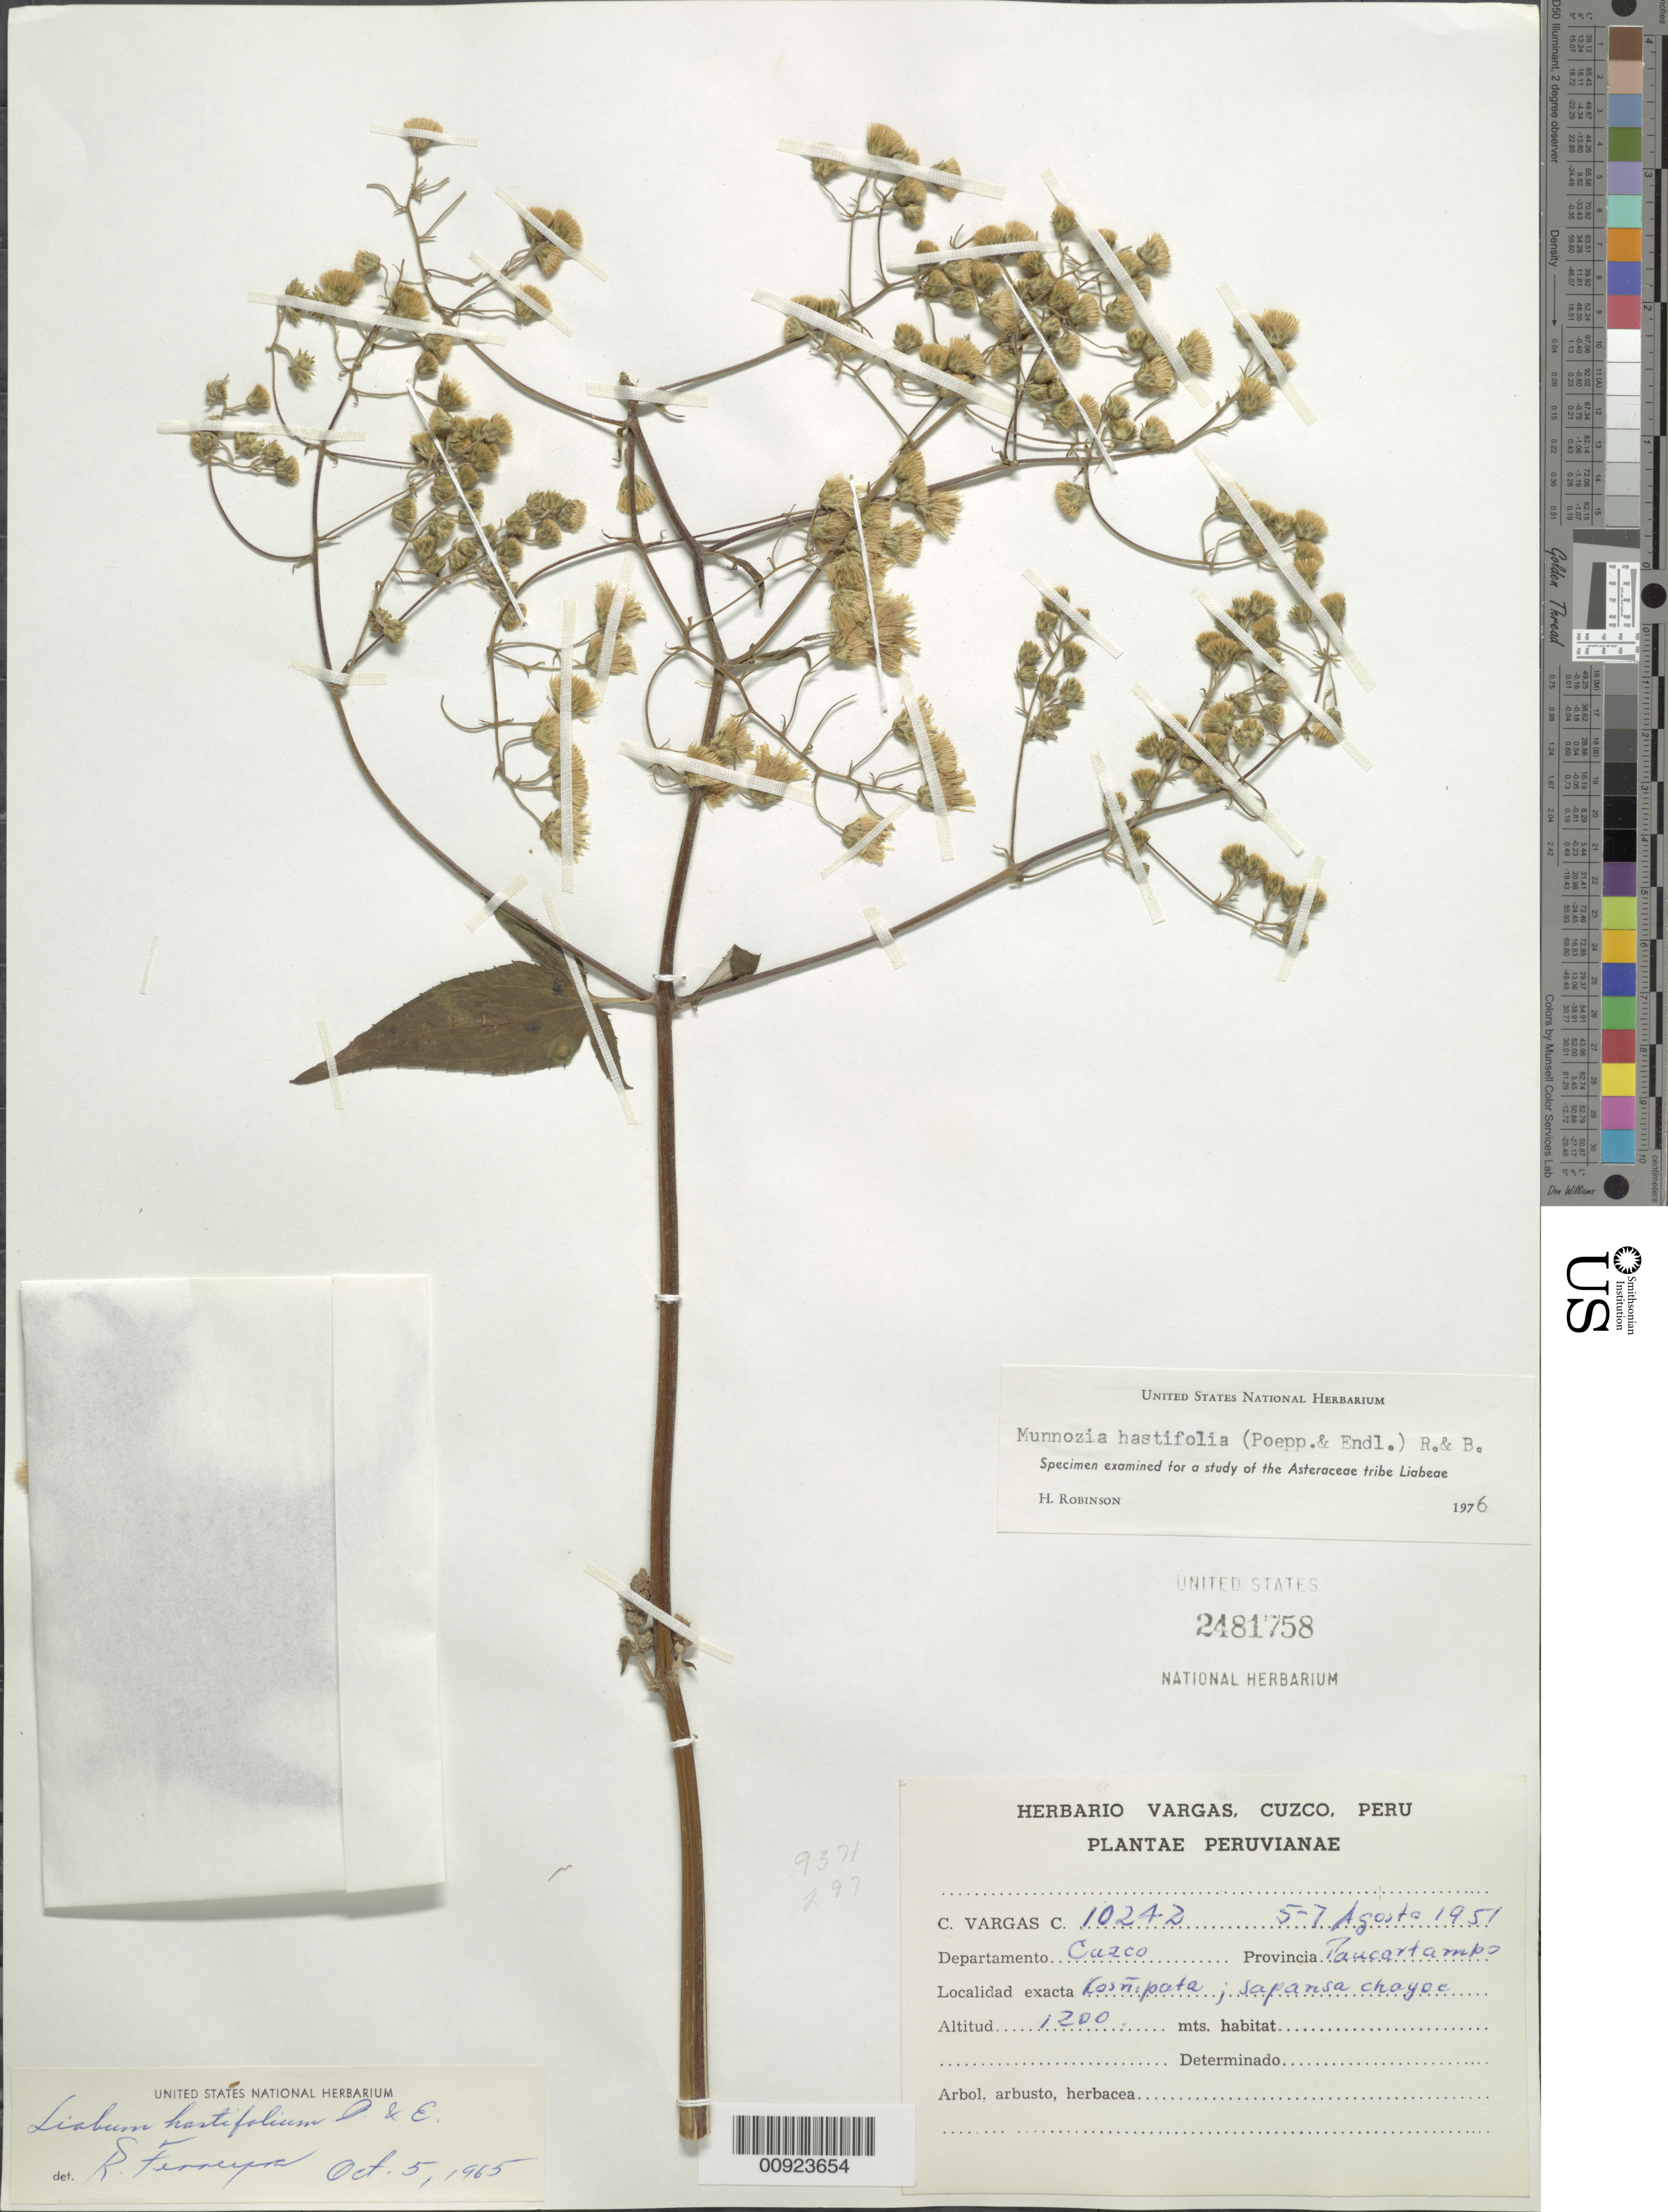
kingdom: Plantae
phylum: Tracheophyta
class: Magnoliopsida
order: Asterales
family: Asteraceae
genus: Munnozia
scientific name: Munnozia hastifolia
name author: (Poepp.) H. Rob. & Brettell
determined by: Robinson, Harold E., (US)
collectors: C. Vargas C.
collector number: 10242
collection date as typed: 5 August 1951 to 7 August 1951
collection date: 1951-08-05/1951-08-07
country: Peru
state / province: Cusco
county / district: Paucartambo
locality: Kosñipata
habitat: Sapansa chayoc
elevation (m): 1200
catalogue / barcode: US 2481758